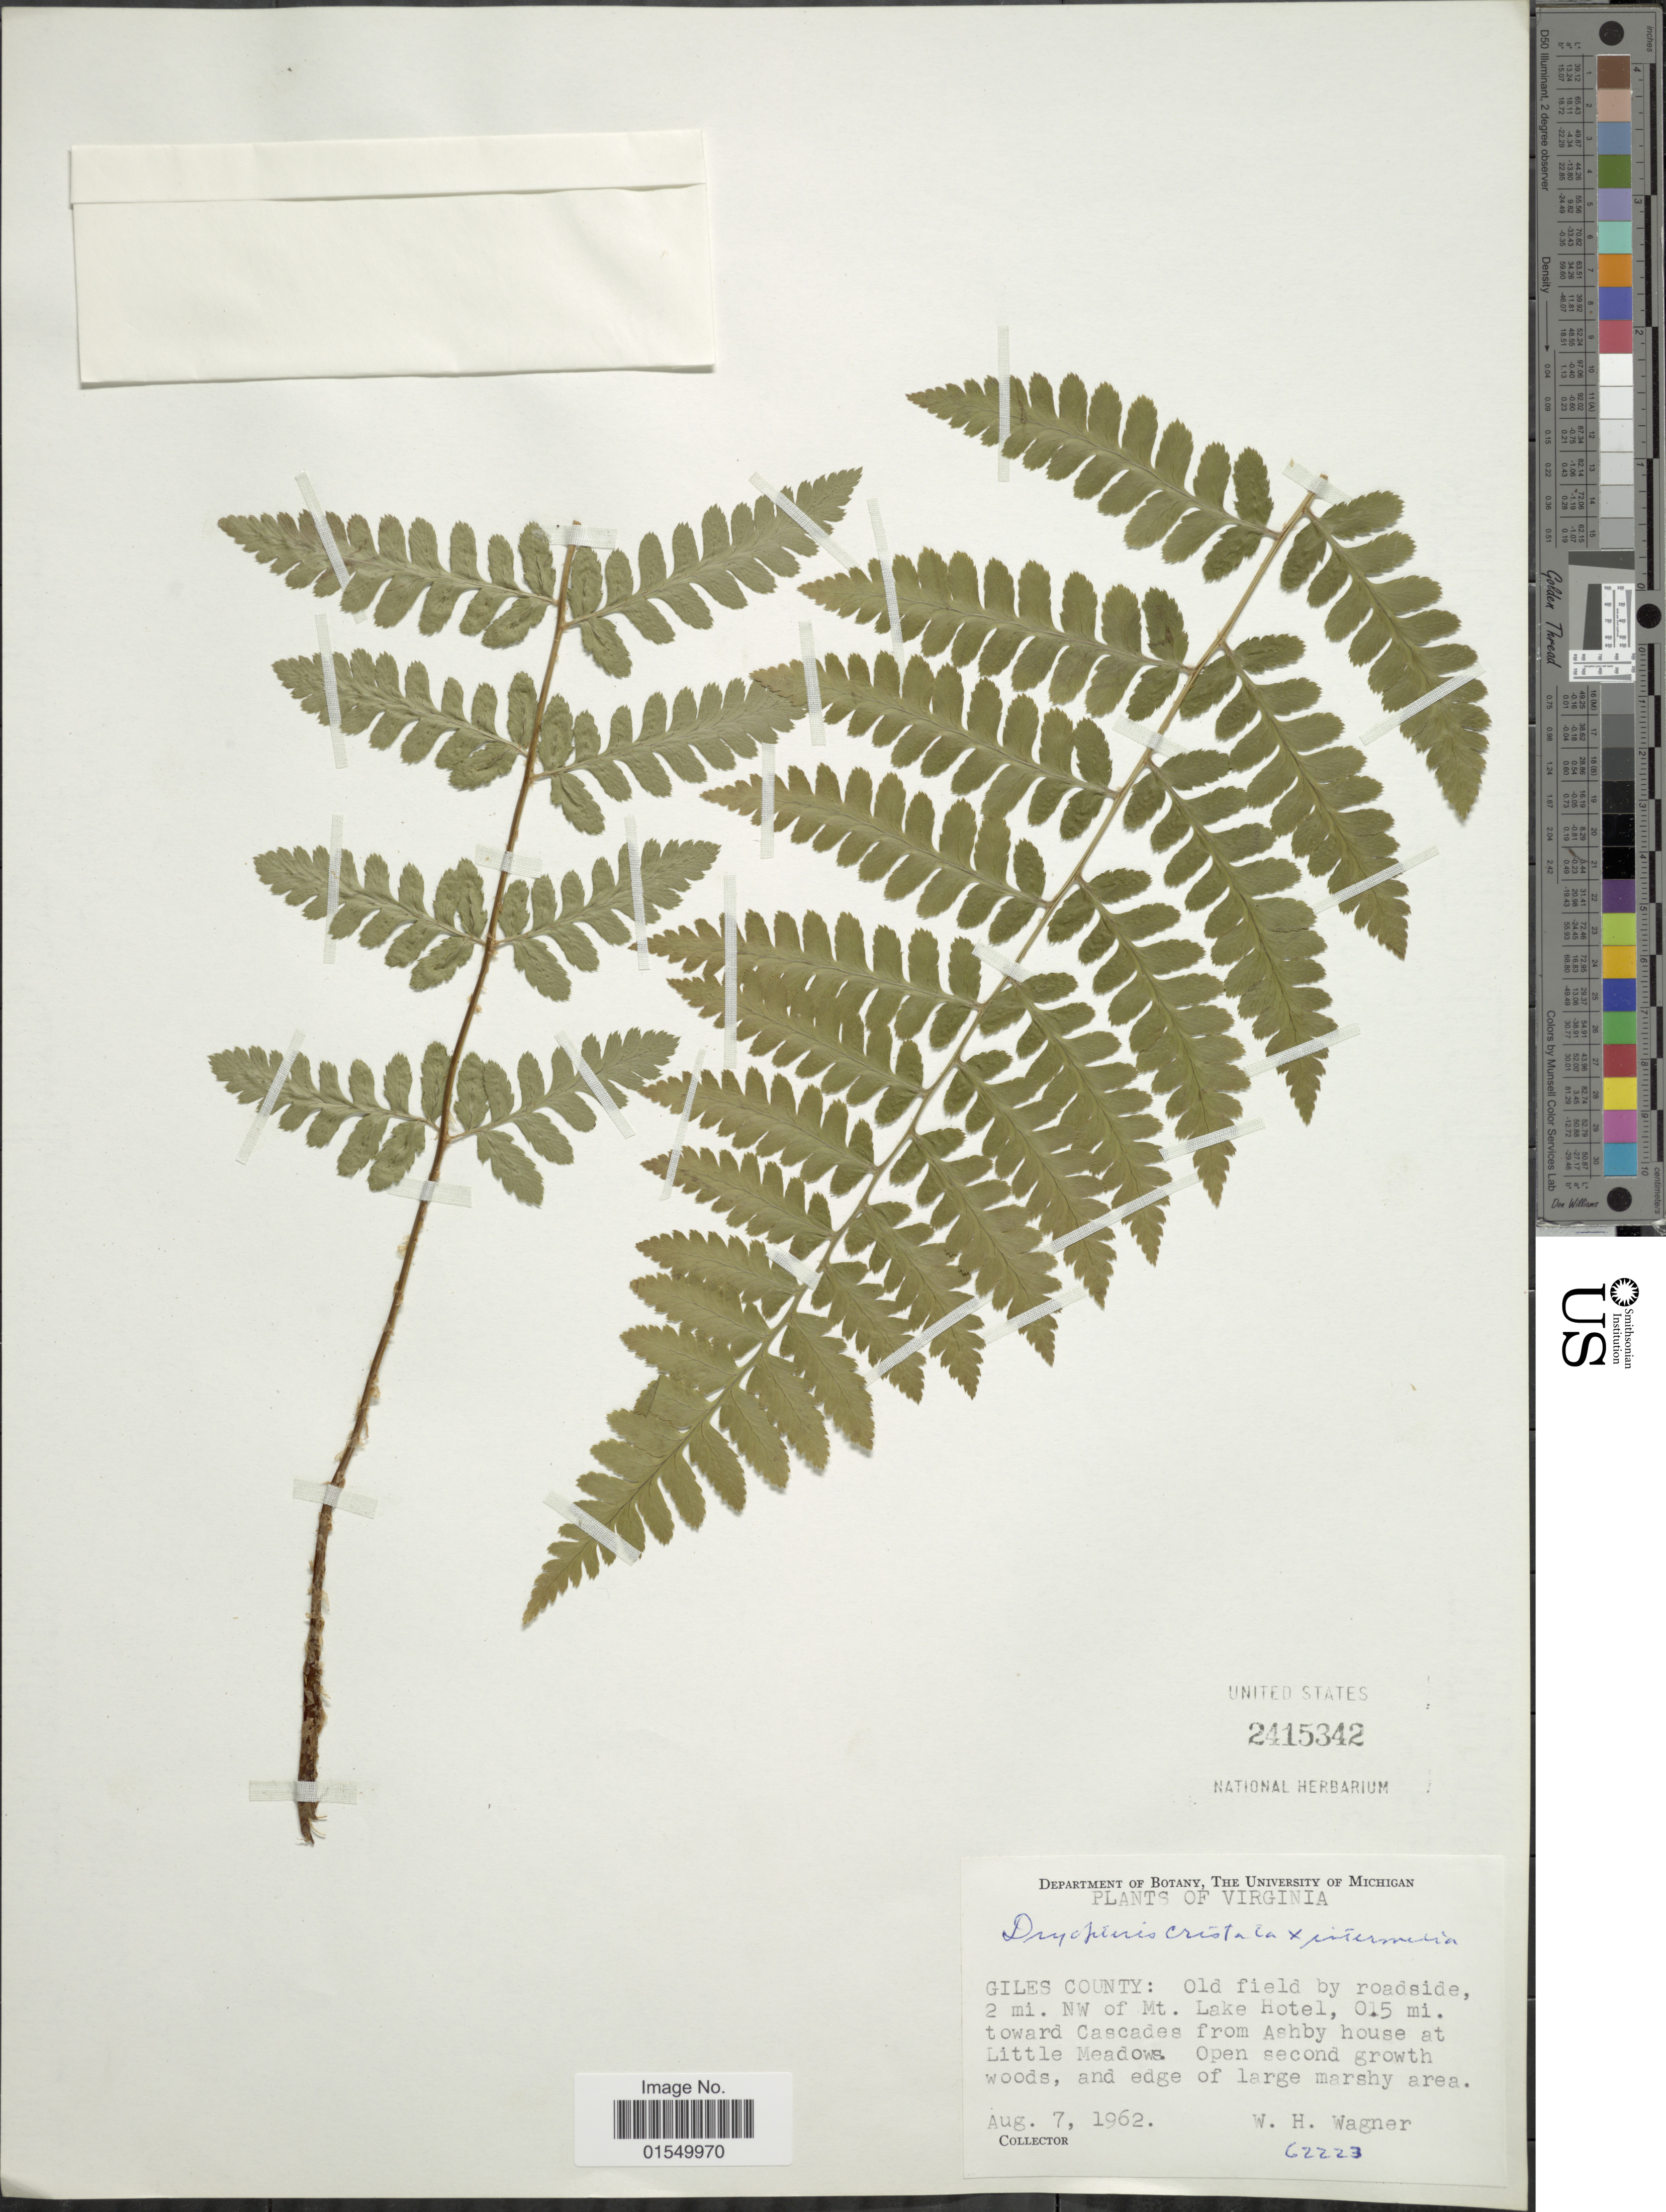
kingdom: Plantae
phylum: Tracheophyta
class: Polypodiopsida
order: Polypodiales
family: Dryopteridaceae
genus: Dryopteris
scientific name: Dryopteris x boottii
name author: Underw.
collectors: W. H. Wagner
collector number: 62223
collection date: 1962-08-07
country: United States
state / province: Virginia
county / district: Giles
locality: Old field by roadside, 2 mi. NW of Mt. Lake Hotel, 0.5 mi. toward Cascades from Ashby house at Little Meadows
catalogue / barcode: US 2415342